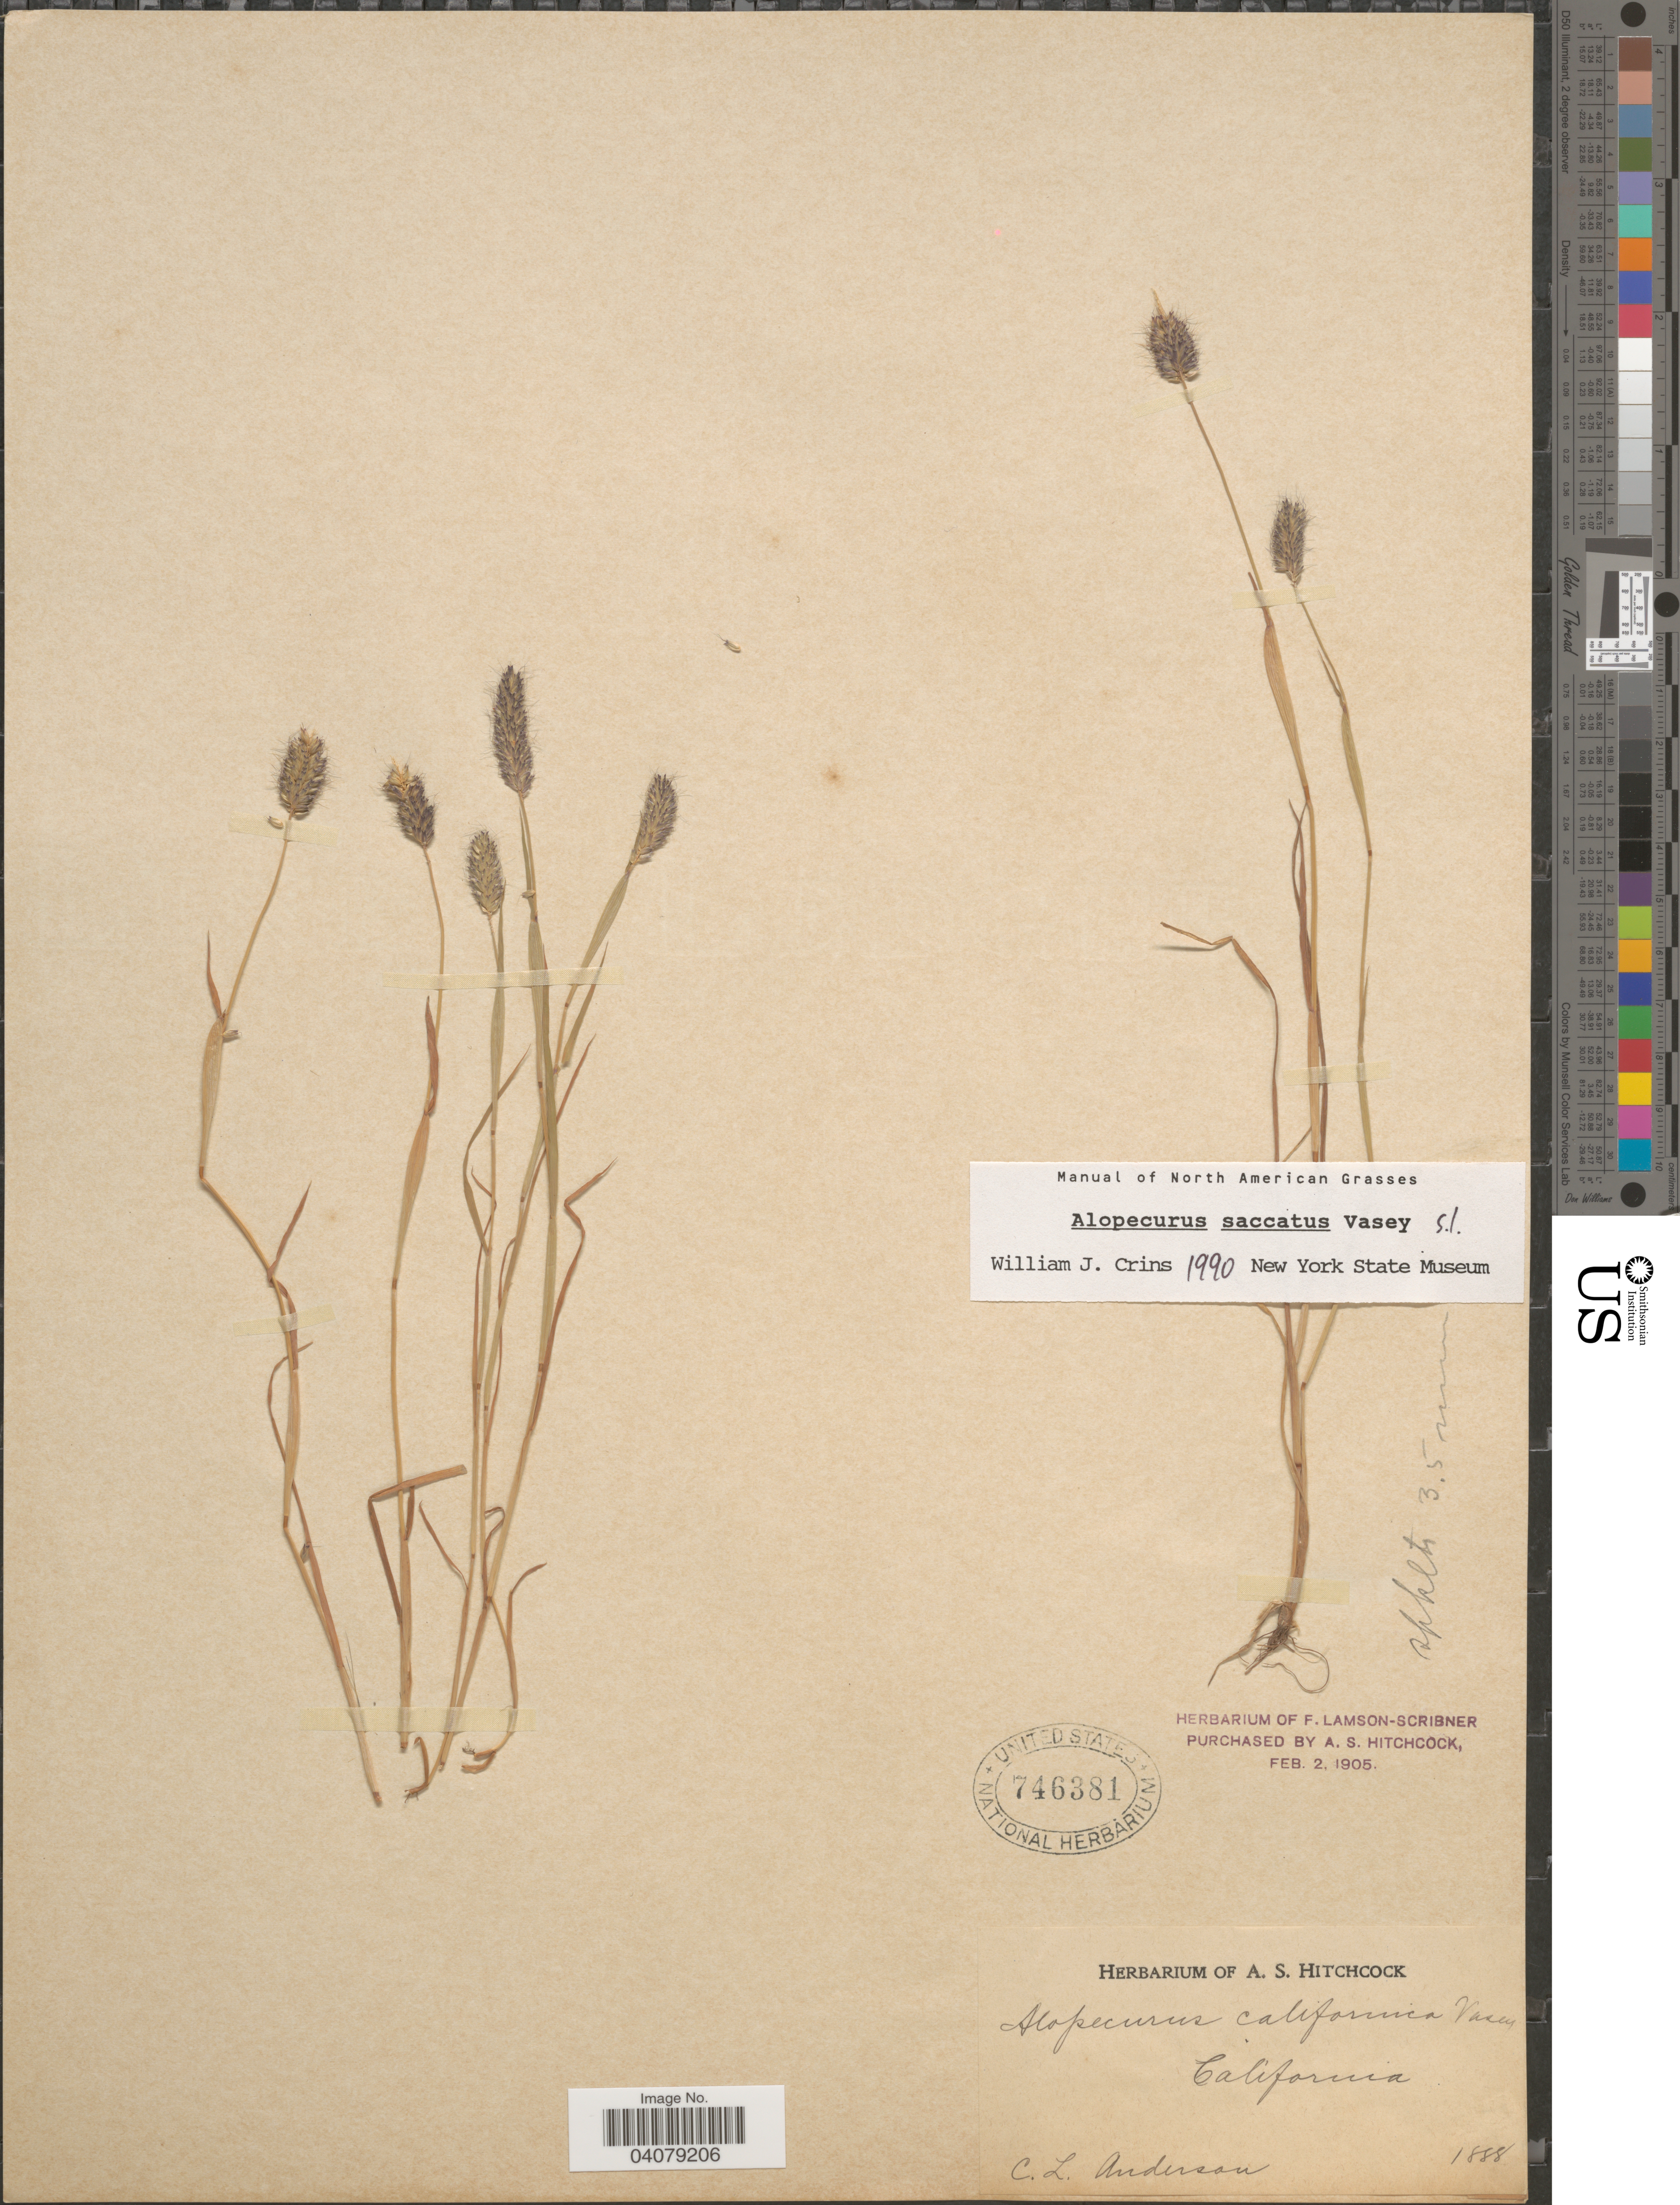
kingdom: Plantae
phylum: Tracheophyta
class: Liliopsida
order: Poales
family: Poaceae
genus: Alopecurus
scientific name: Alopecurus saccatus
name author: Vasey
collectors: C. L. Anderson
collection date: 1888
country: United States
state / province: California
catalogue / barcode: US 746381